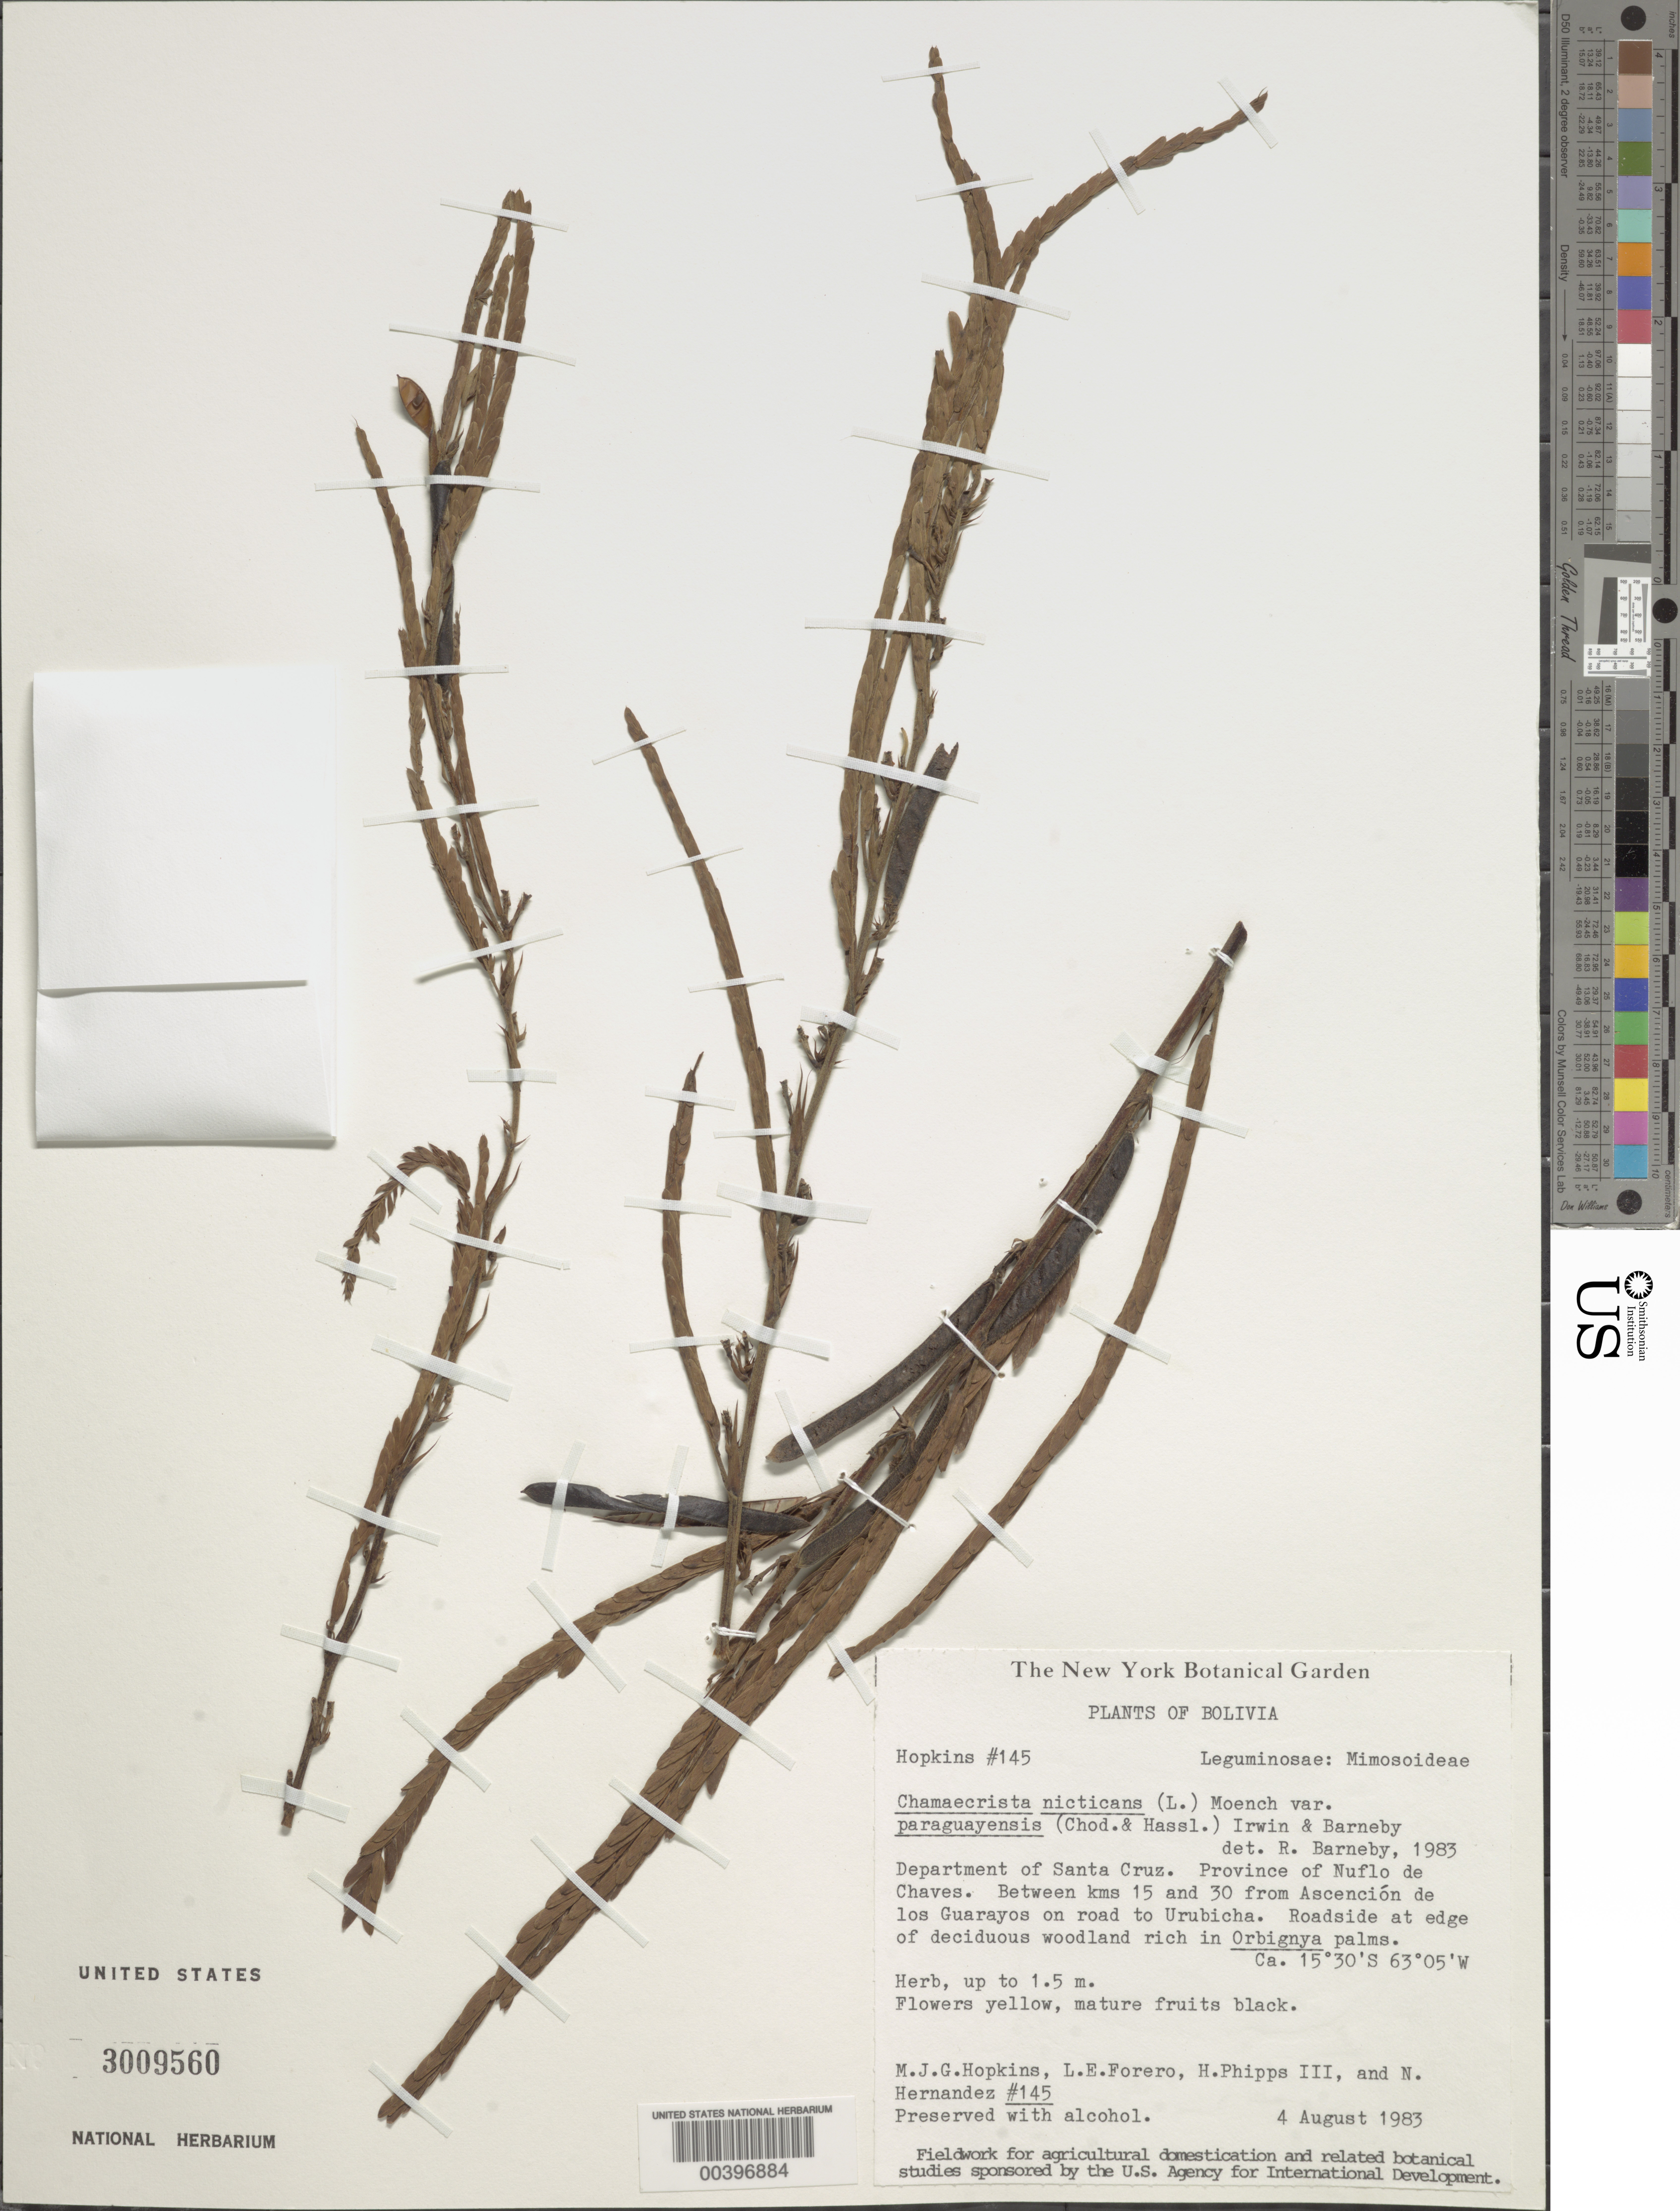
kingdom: Plantae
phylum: Tracheophyta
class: Magnoliopsida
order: Fabales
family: Fabaceae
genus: Chamaecrista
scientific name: Chamaecrista nictitans var. paraguariensis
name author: (Chodat & Hassl.) H.S. Irwin & Barneby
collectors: M. J. G. Hopkins, L. E. Forero, H. Phipps & N. Hernandez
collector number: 145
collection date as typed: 04 Aug 1983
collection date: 1983-08-04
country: Bolivia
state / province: Santa Cruz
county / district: Ñuflo de Chávez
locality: Between kms 15 and 30 from Ascencion de los Guarayos on road to Urubicha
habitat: Roadside at edge of woodland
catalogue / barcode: US 3009560